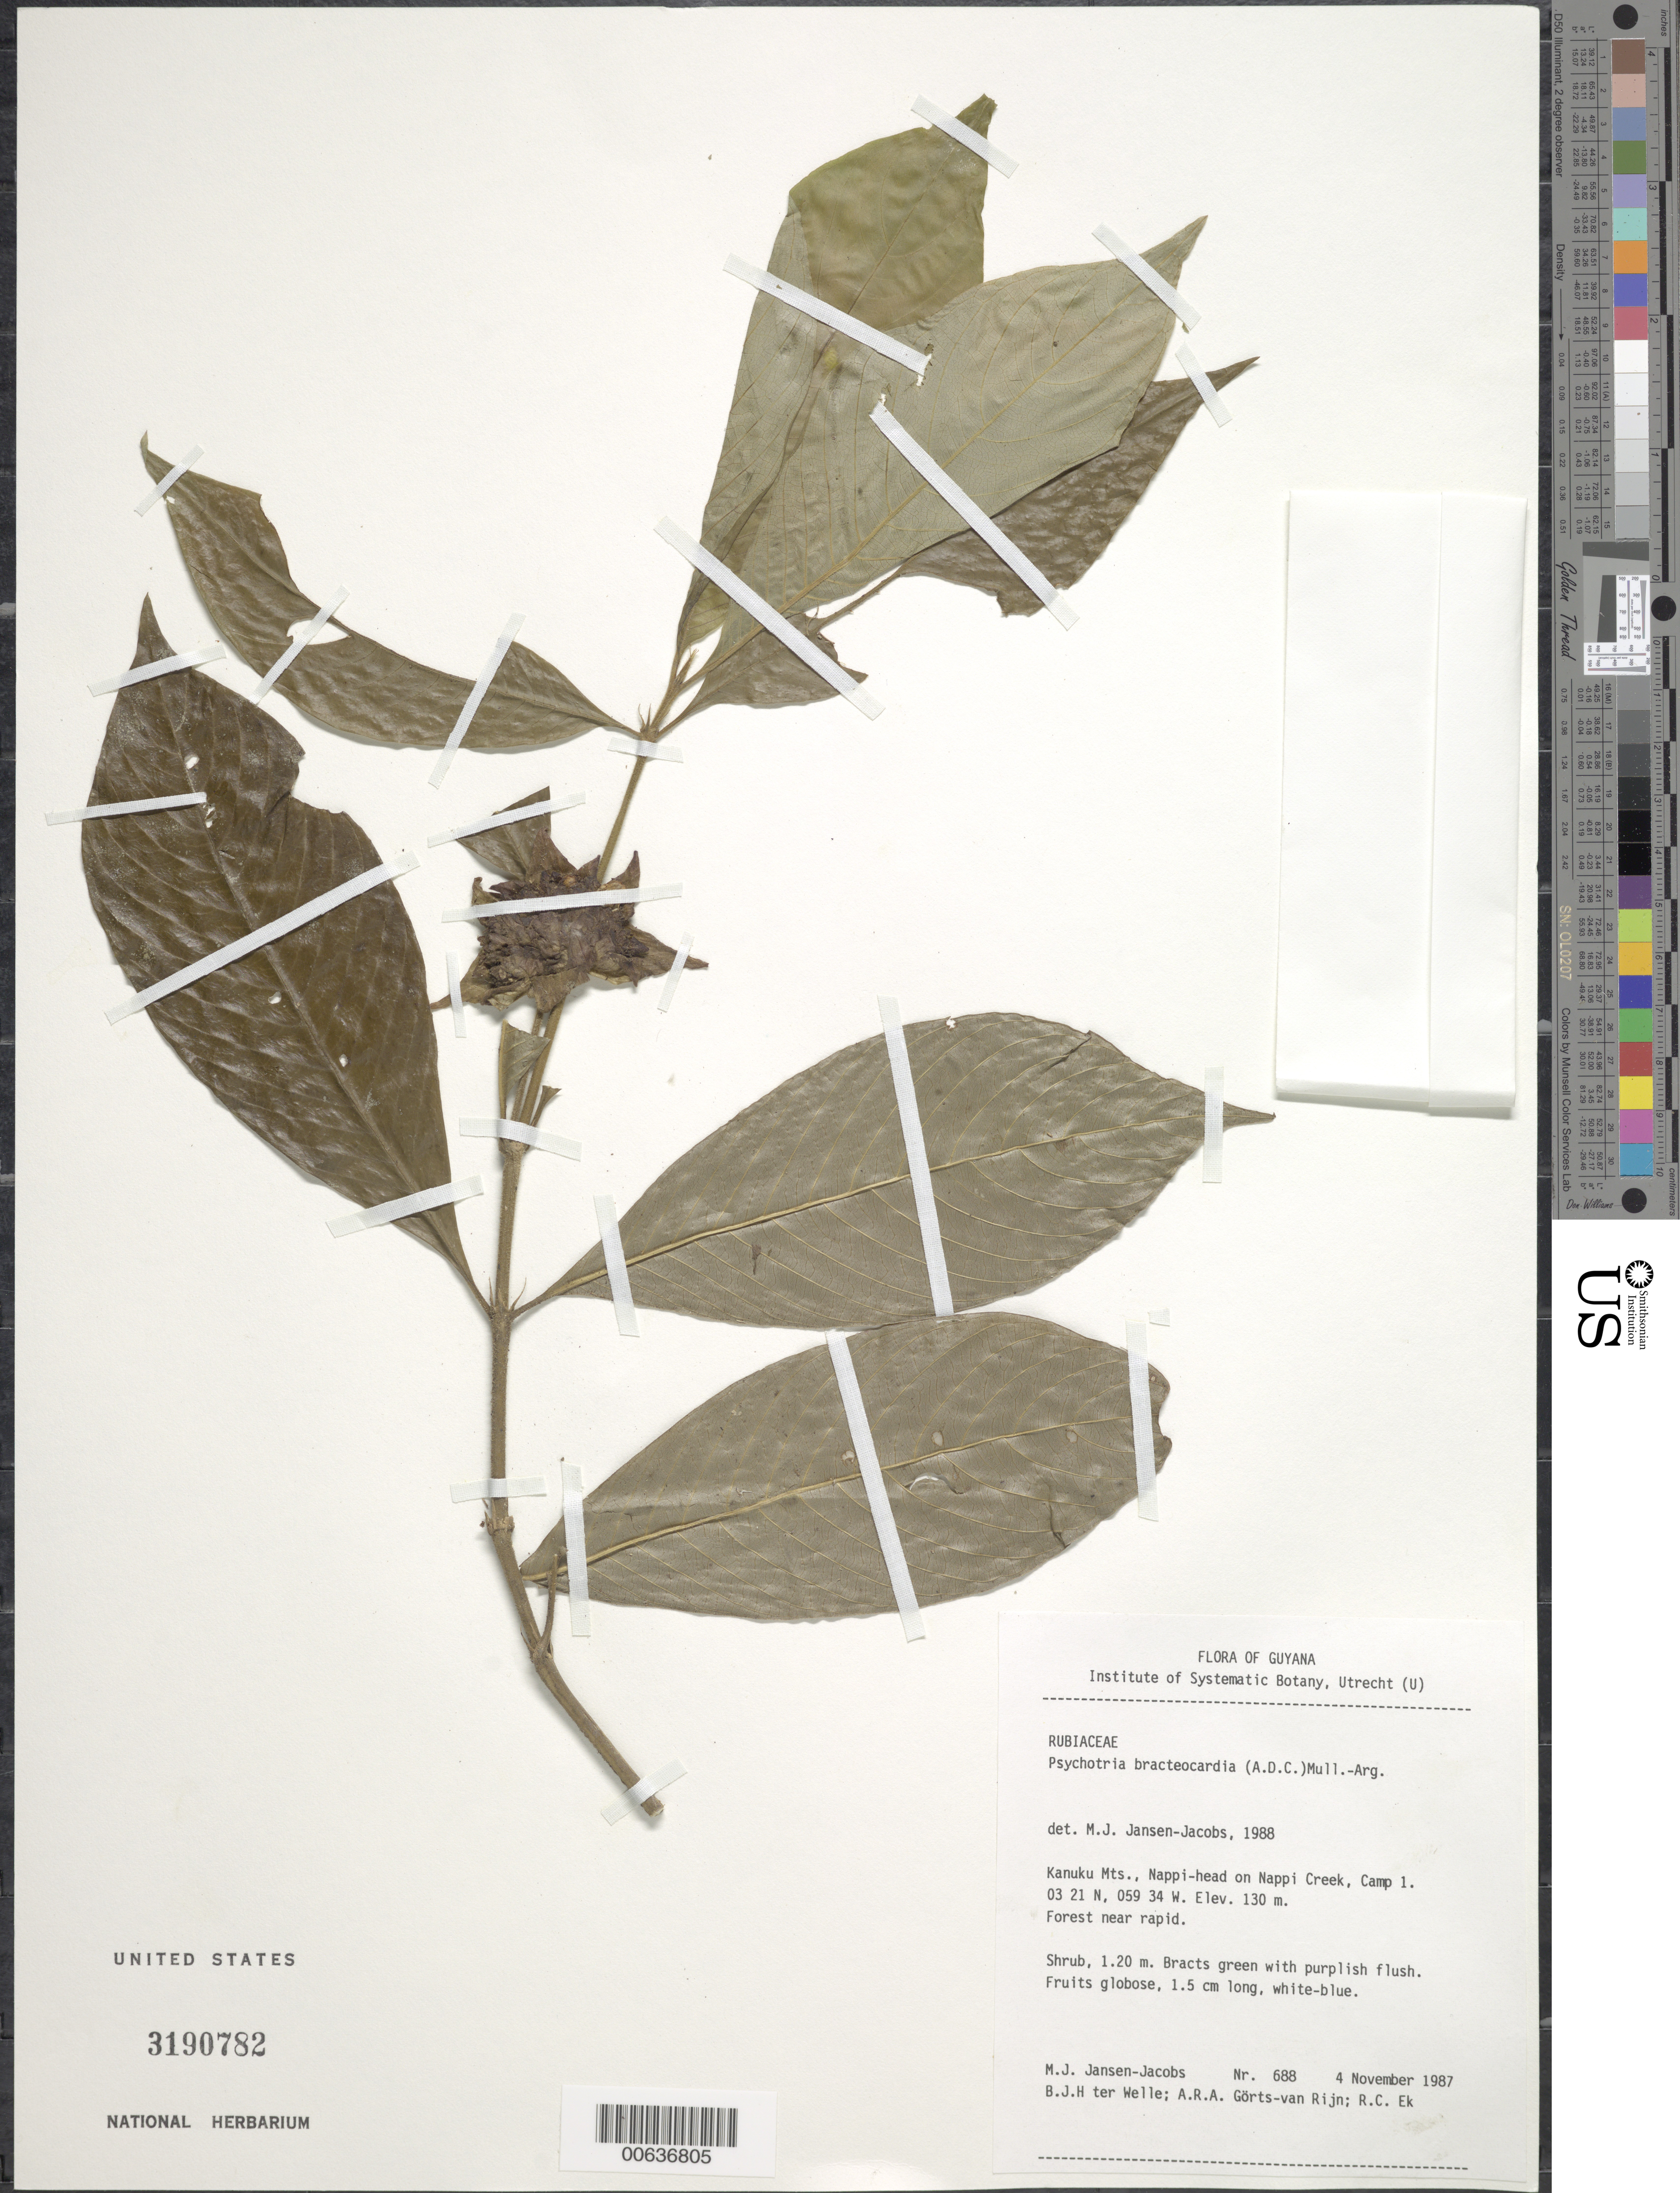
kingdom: Plantae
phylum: Tracheophyta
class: Magnoliopsida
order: Gentianales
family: Rubiaceae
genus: Palicourea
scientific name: Palicourea bracteocardia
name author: (DC.) Delprete & J.H. Kirkbr.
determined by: Kirkbride, J. H., Jr.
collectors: M. J. Jansen-Jacobs, B. Welle, A. .R. A. Görts-van Rijn & R. C. Ek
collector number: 688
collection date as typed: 4-Nov-87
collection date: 1987-11-04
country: Guyana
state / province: U. Takutu-U. Essequibo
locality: Kanuku Mts., Nappi-head on Nappi Creek, camp 1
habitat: Forest near rapid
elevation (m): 130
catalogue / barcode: US 3190782